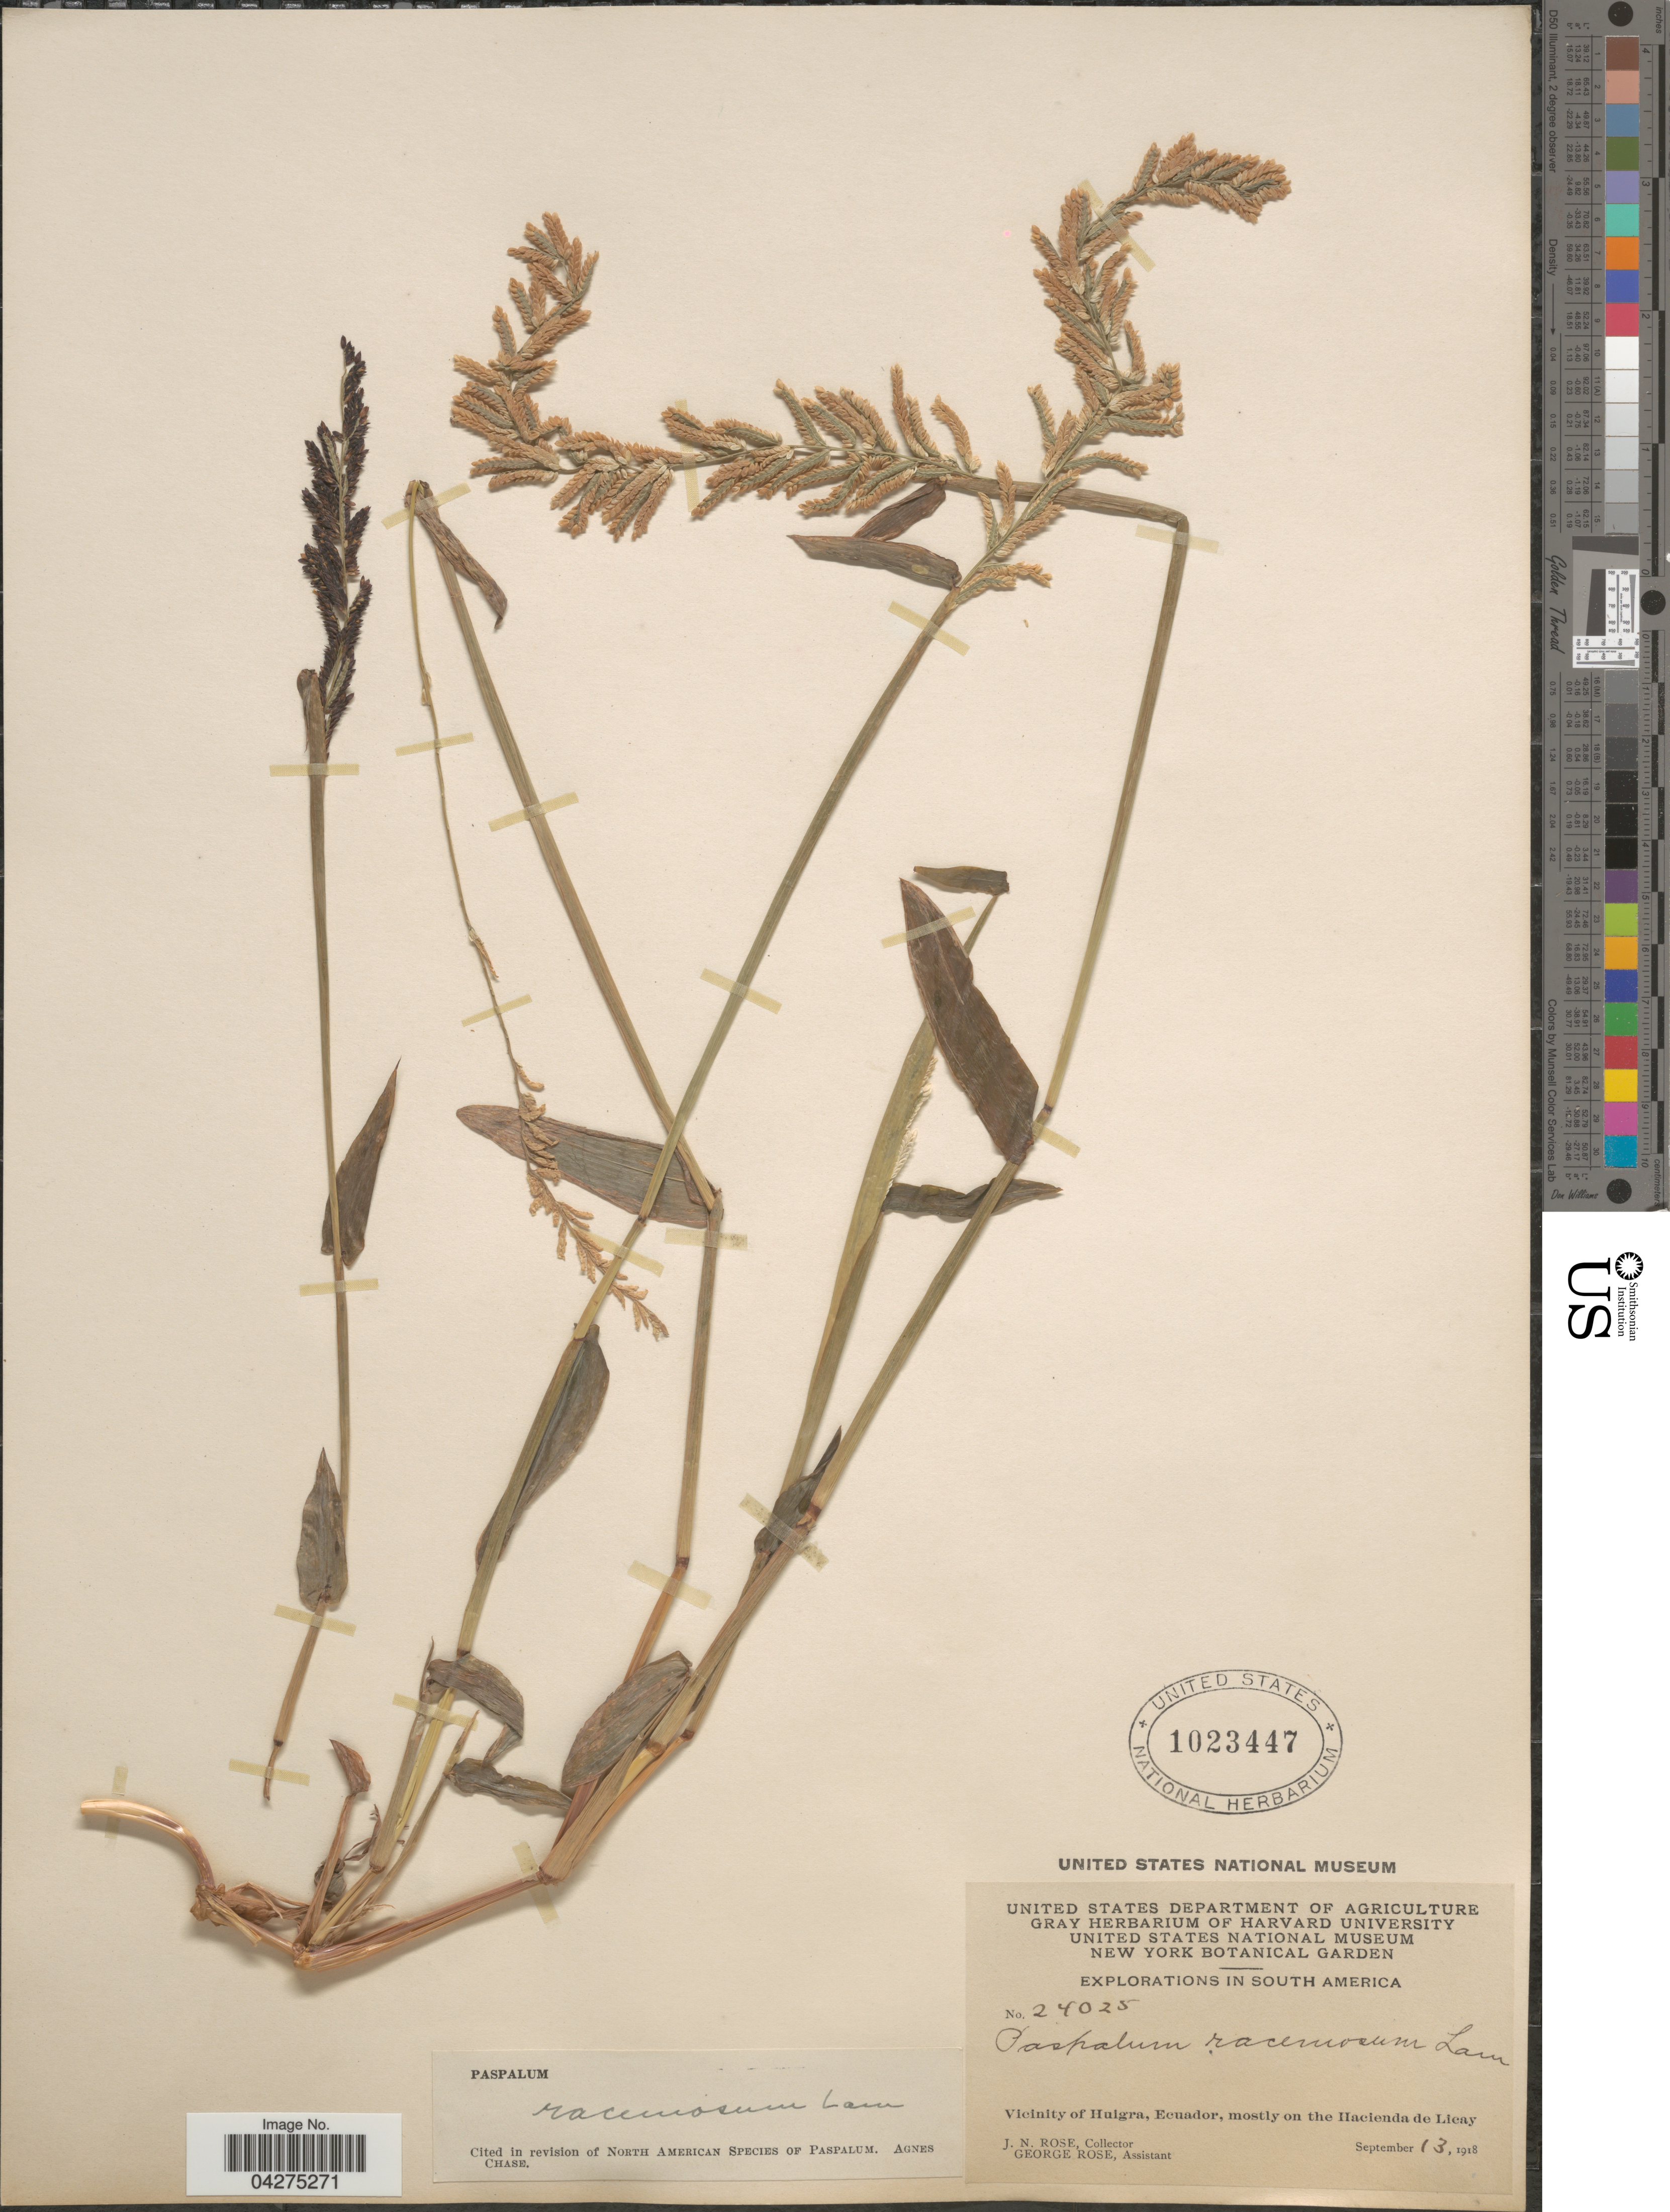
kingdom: Plantae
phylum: Tracheophyta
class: Liliopsida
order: Poales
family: Poaceae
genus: Paspalum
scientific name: Paspalum racemosum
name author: Lam.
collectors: J. N. Rose & G. Rose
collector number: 24025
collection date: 1918-09-13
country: Ecuador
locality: Explorations in South America. Vicinity of Huigra, mostly on the Hacienda de Licay.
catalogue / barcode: US 1023447